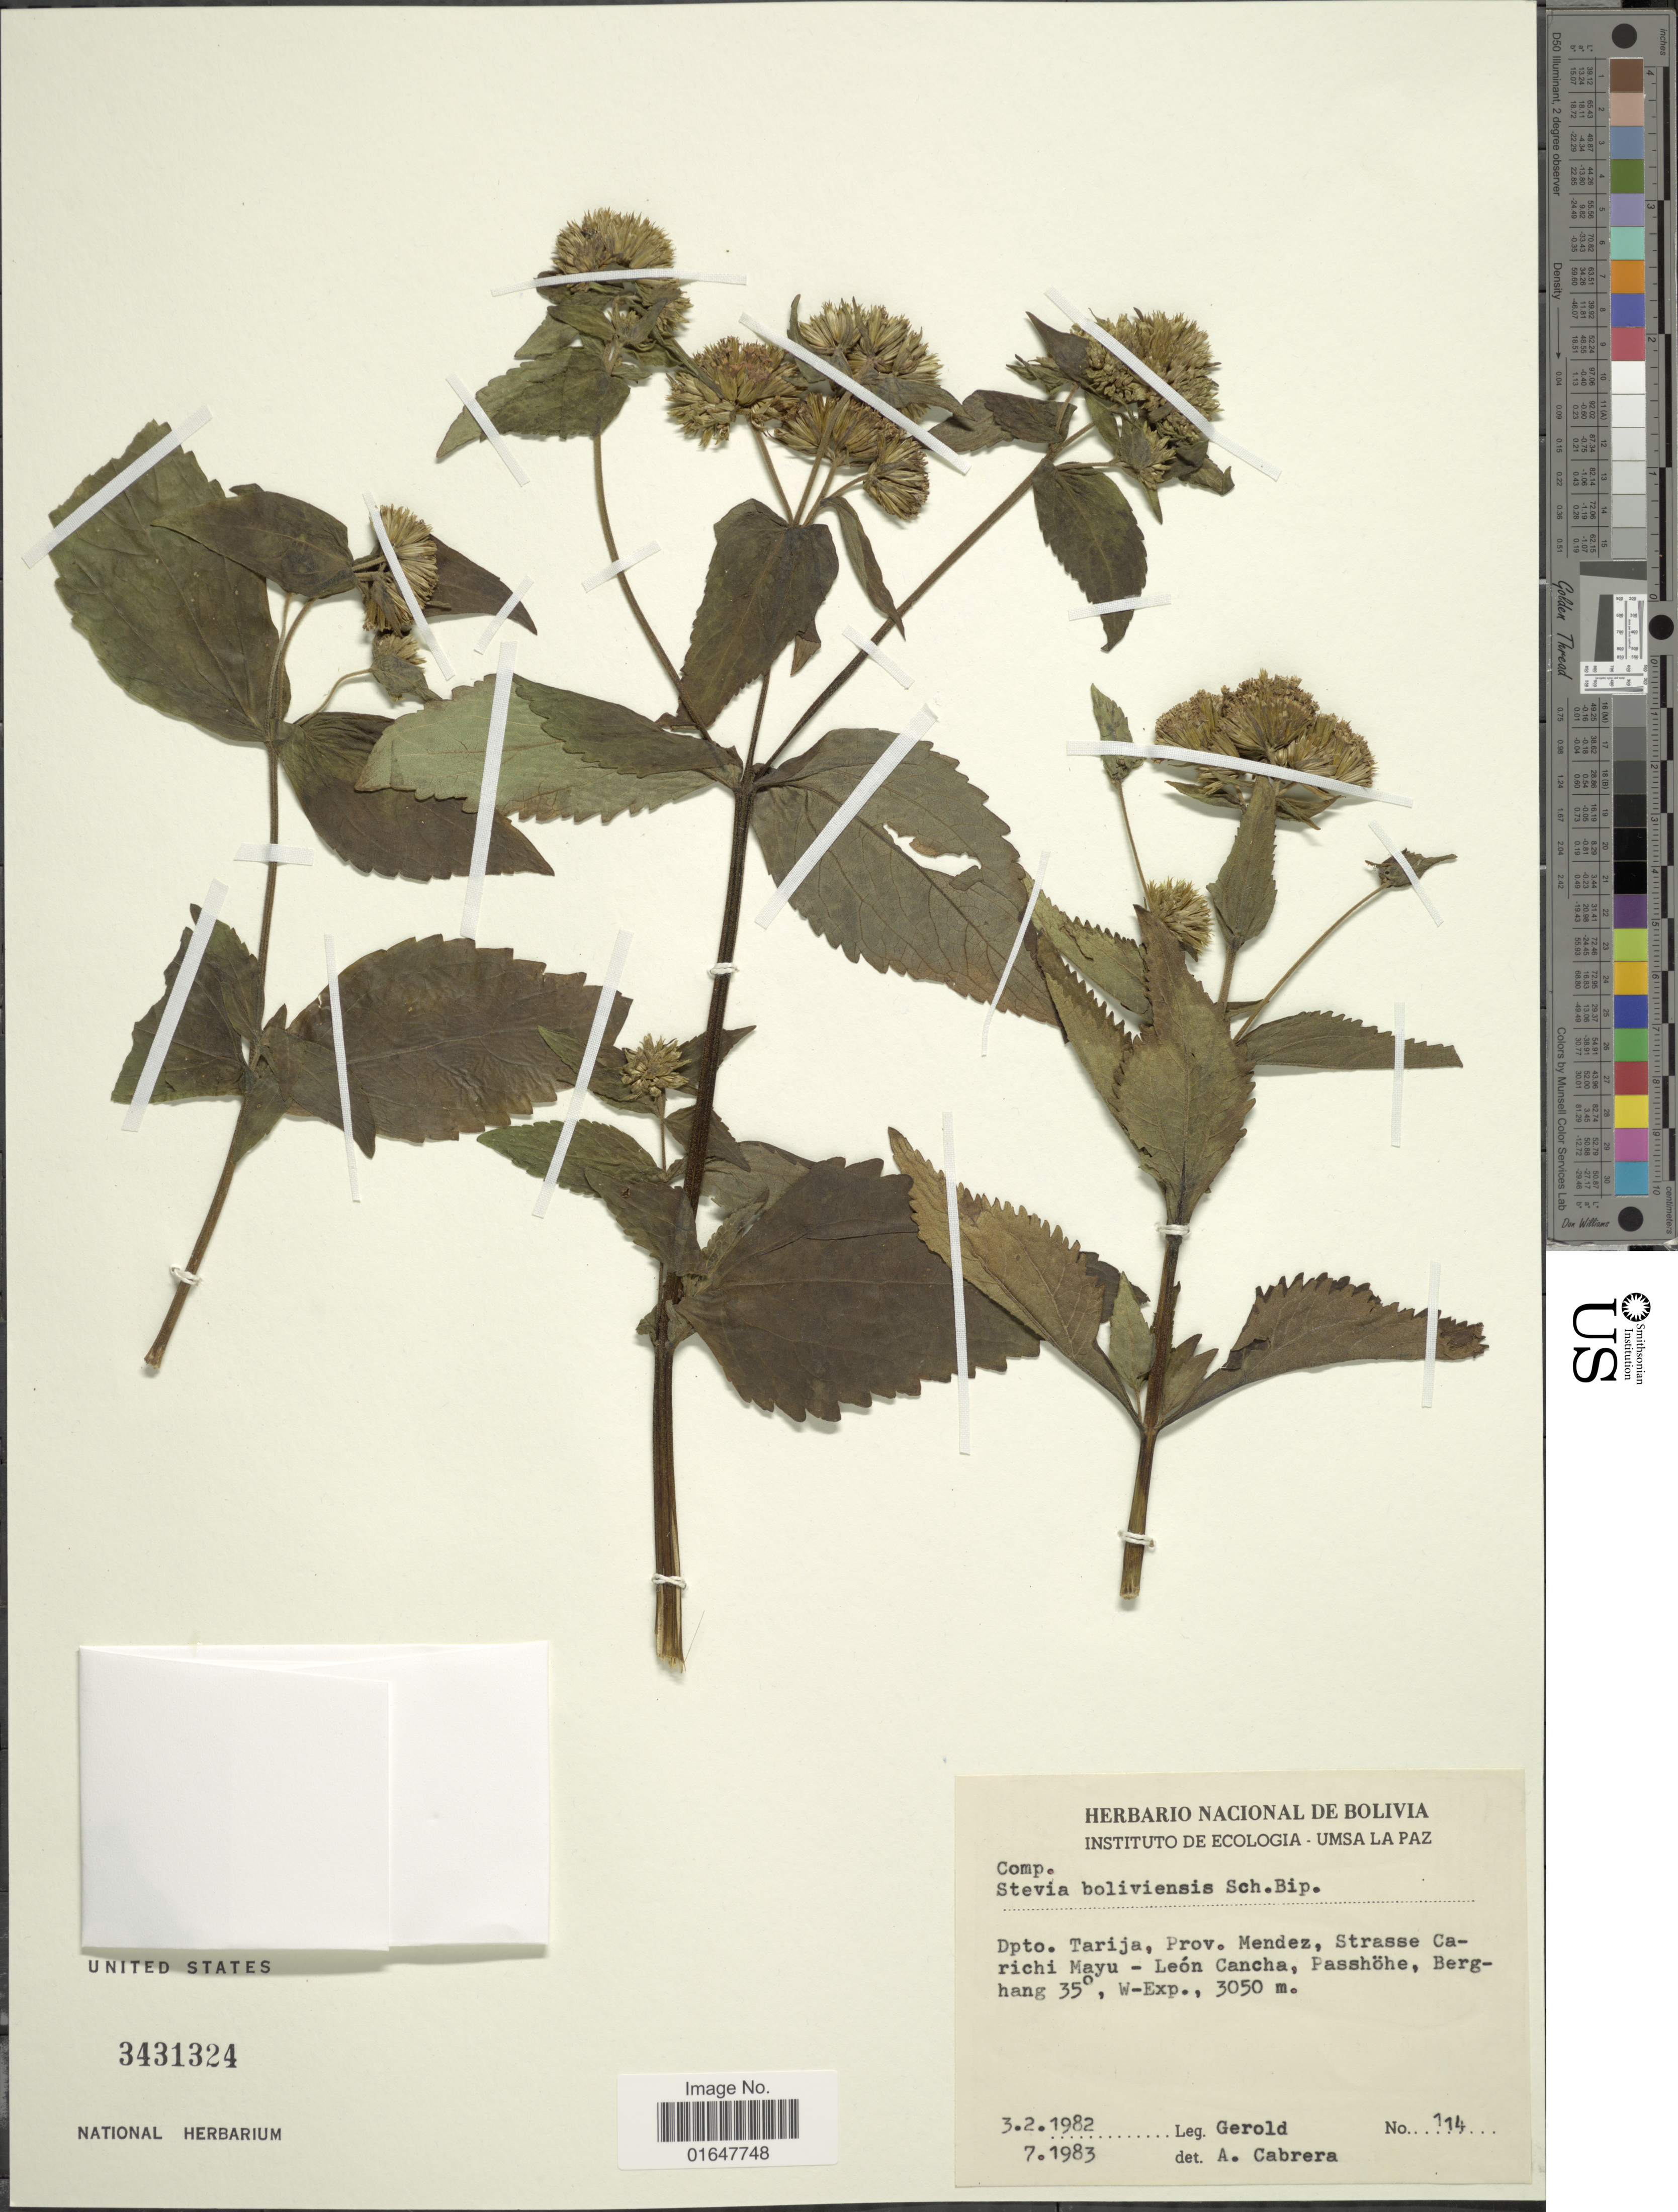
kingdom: Plantae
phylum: Tracheophyta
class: Magnoliopsida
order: Asterales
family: Asteraceae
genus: Stevia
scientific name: Stevia boliviensis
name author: Sch. Bip. ex Rusby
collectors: R. Gerold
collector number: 114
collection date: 1982-02-03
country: Bolivia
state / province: Tarija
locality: Prov. Mendez, Strasse Carichi Mayu, Leon Cancha,Passhohe, Berghang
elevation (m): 3050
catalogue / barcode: US 3431324